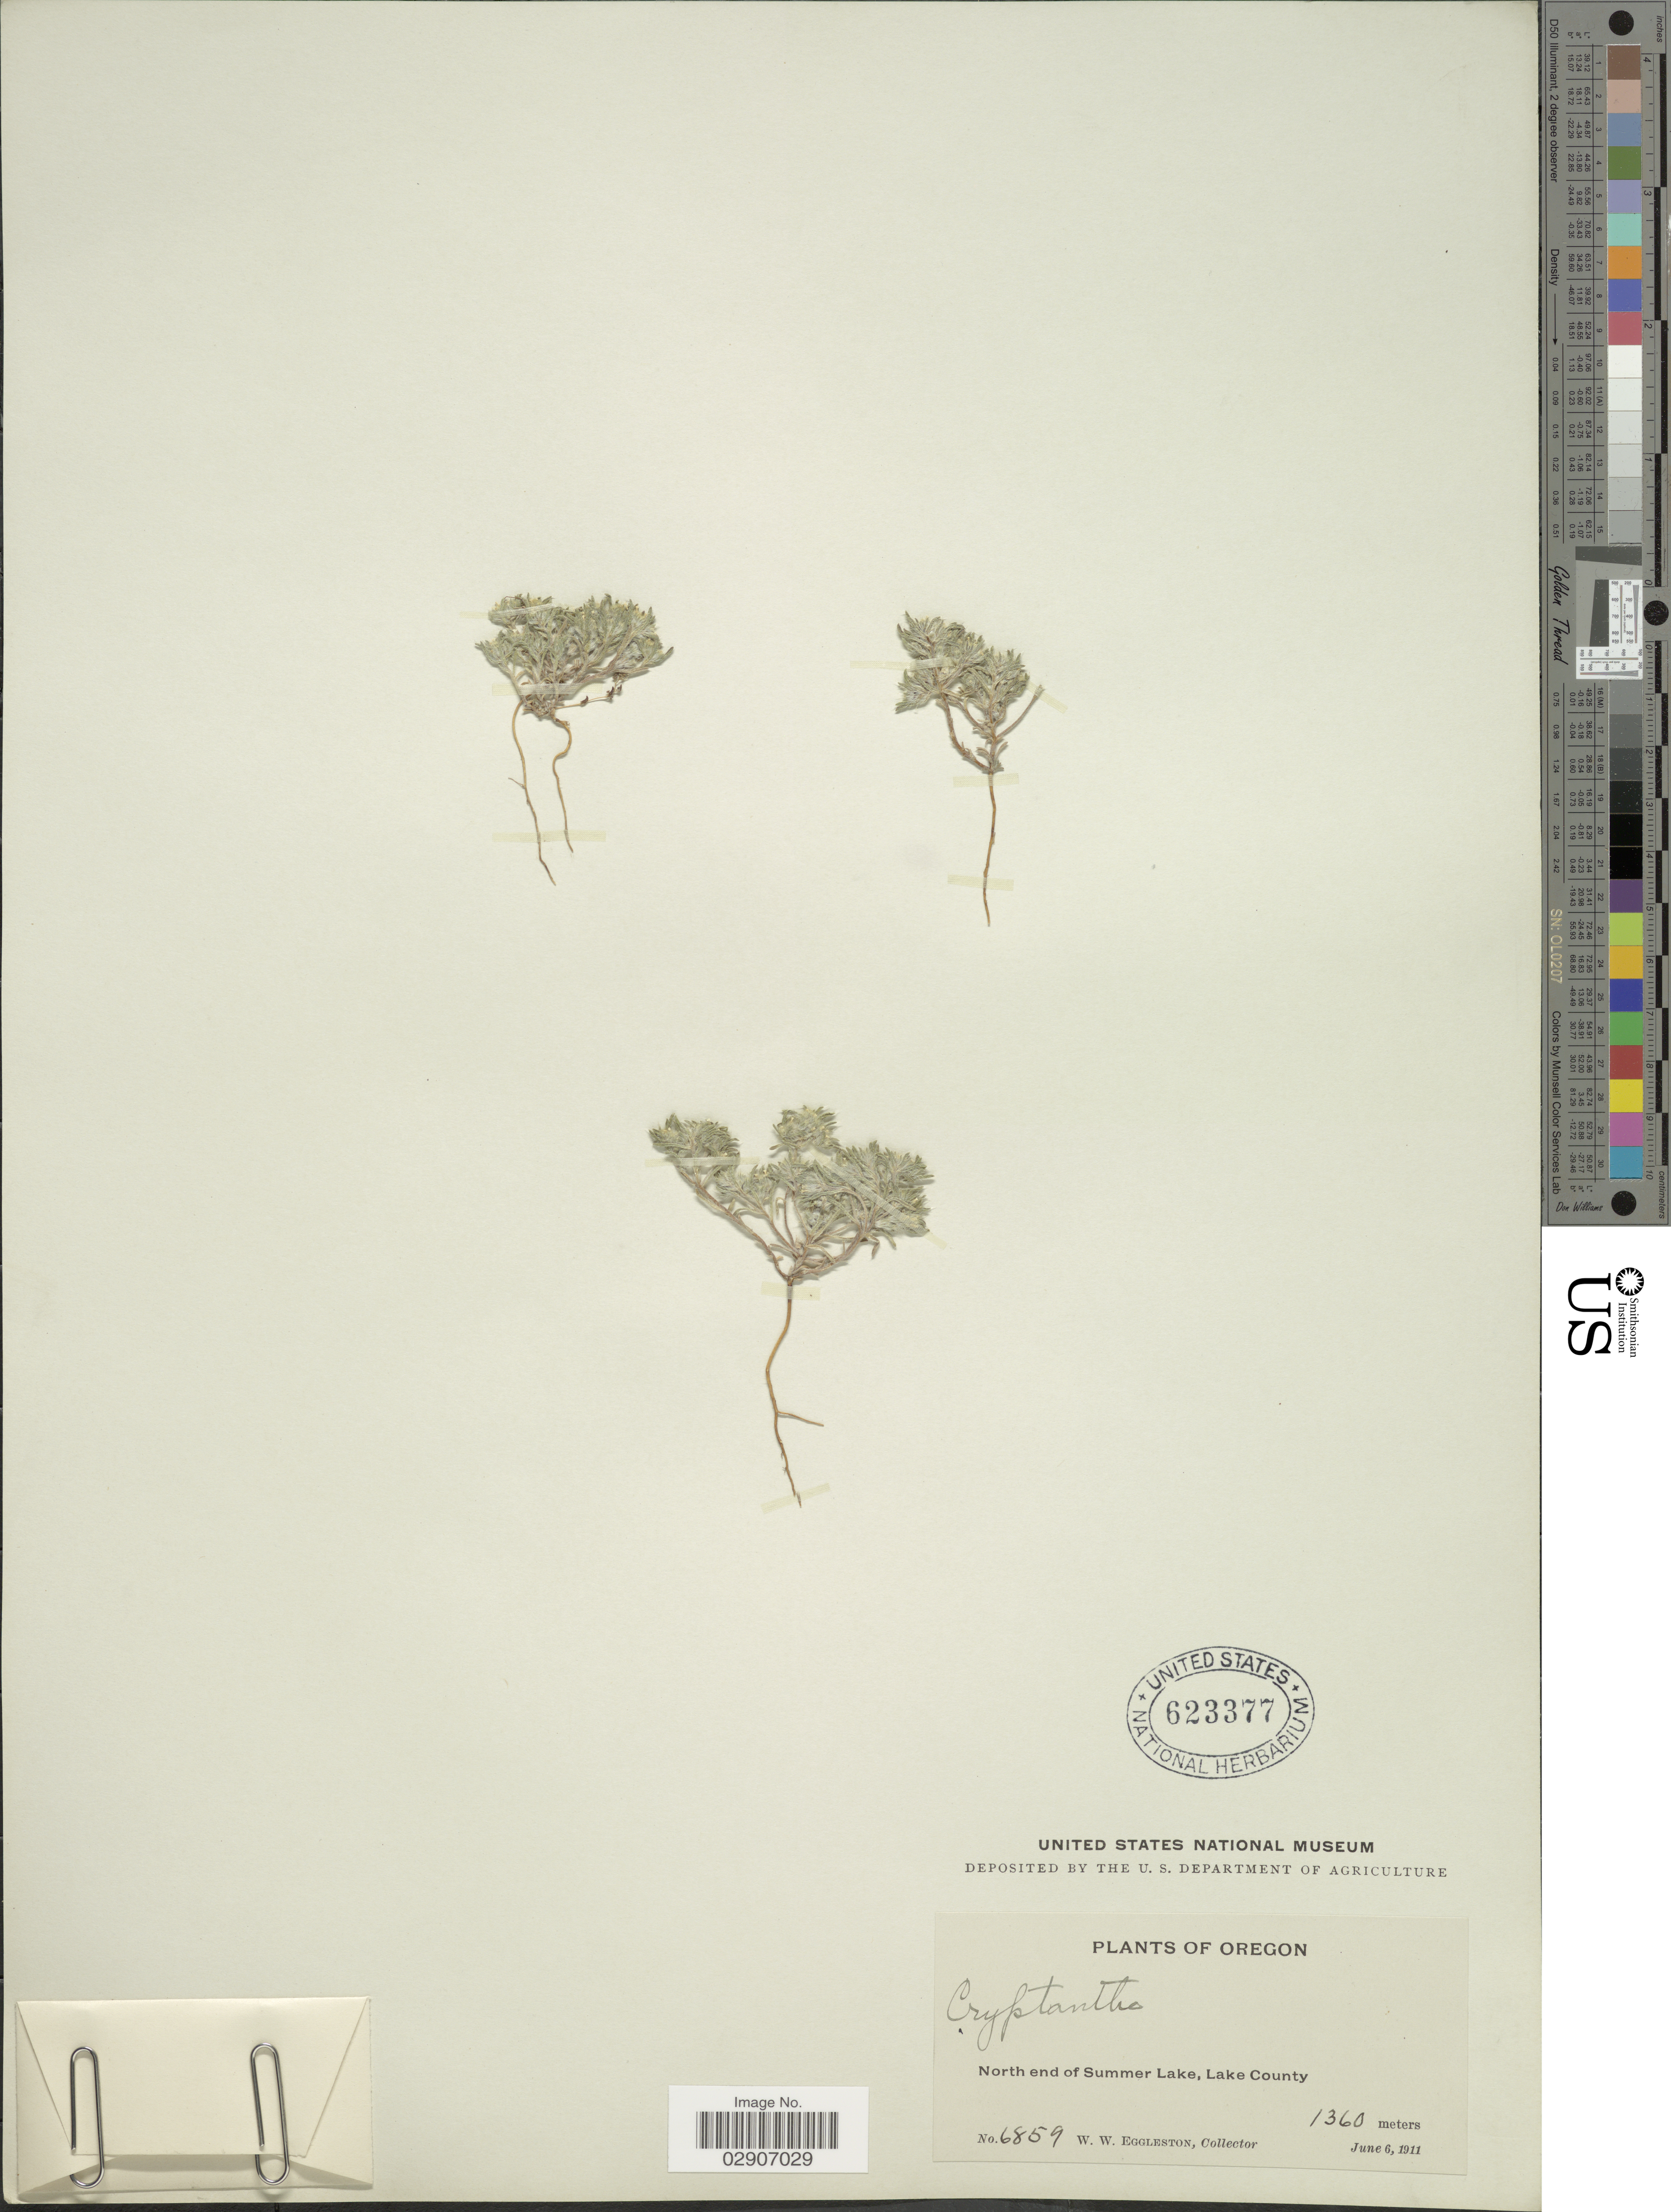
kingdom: Plantae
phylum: Tracheophyta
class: Magnoliopsida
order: Boraginales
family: Boraginaceae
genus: Cryptantha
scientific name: Cryptantha circumscissa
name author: (Hook. & Arn.) I.M. Johnst.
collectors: W. W. Eggleston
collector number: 6859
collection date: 1911-06-06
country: United States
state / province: Oregon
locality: North end of Summer Lake, Lake County.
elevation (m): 1360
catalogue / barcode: US 623377